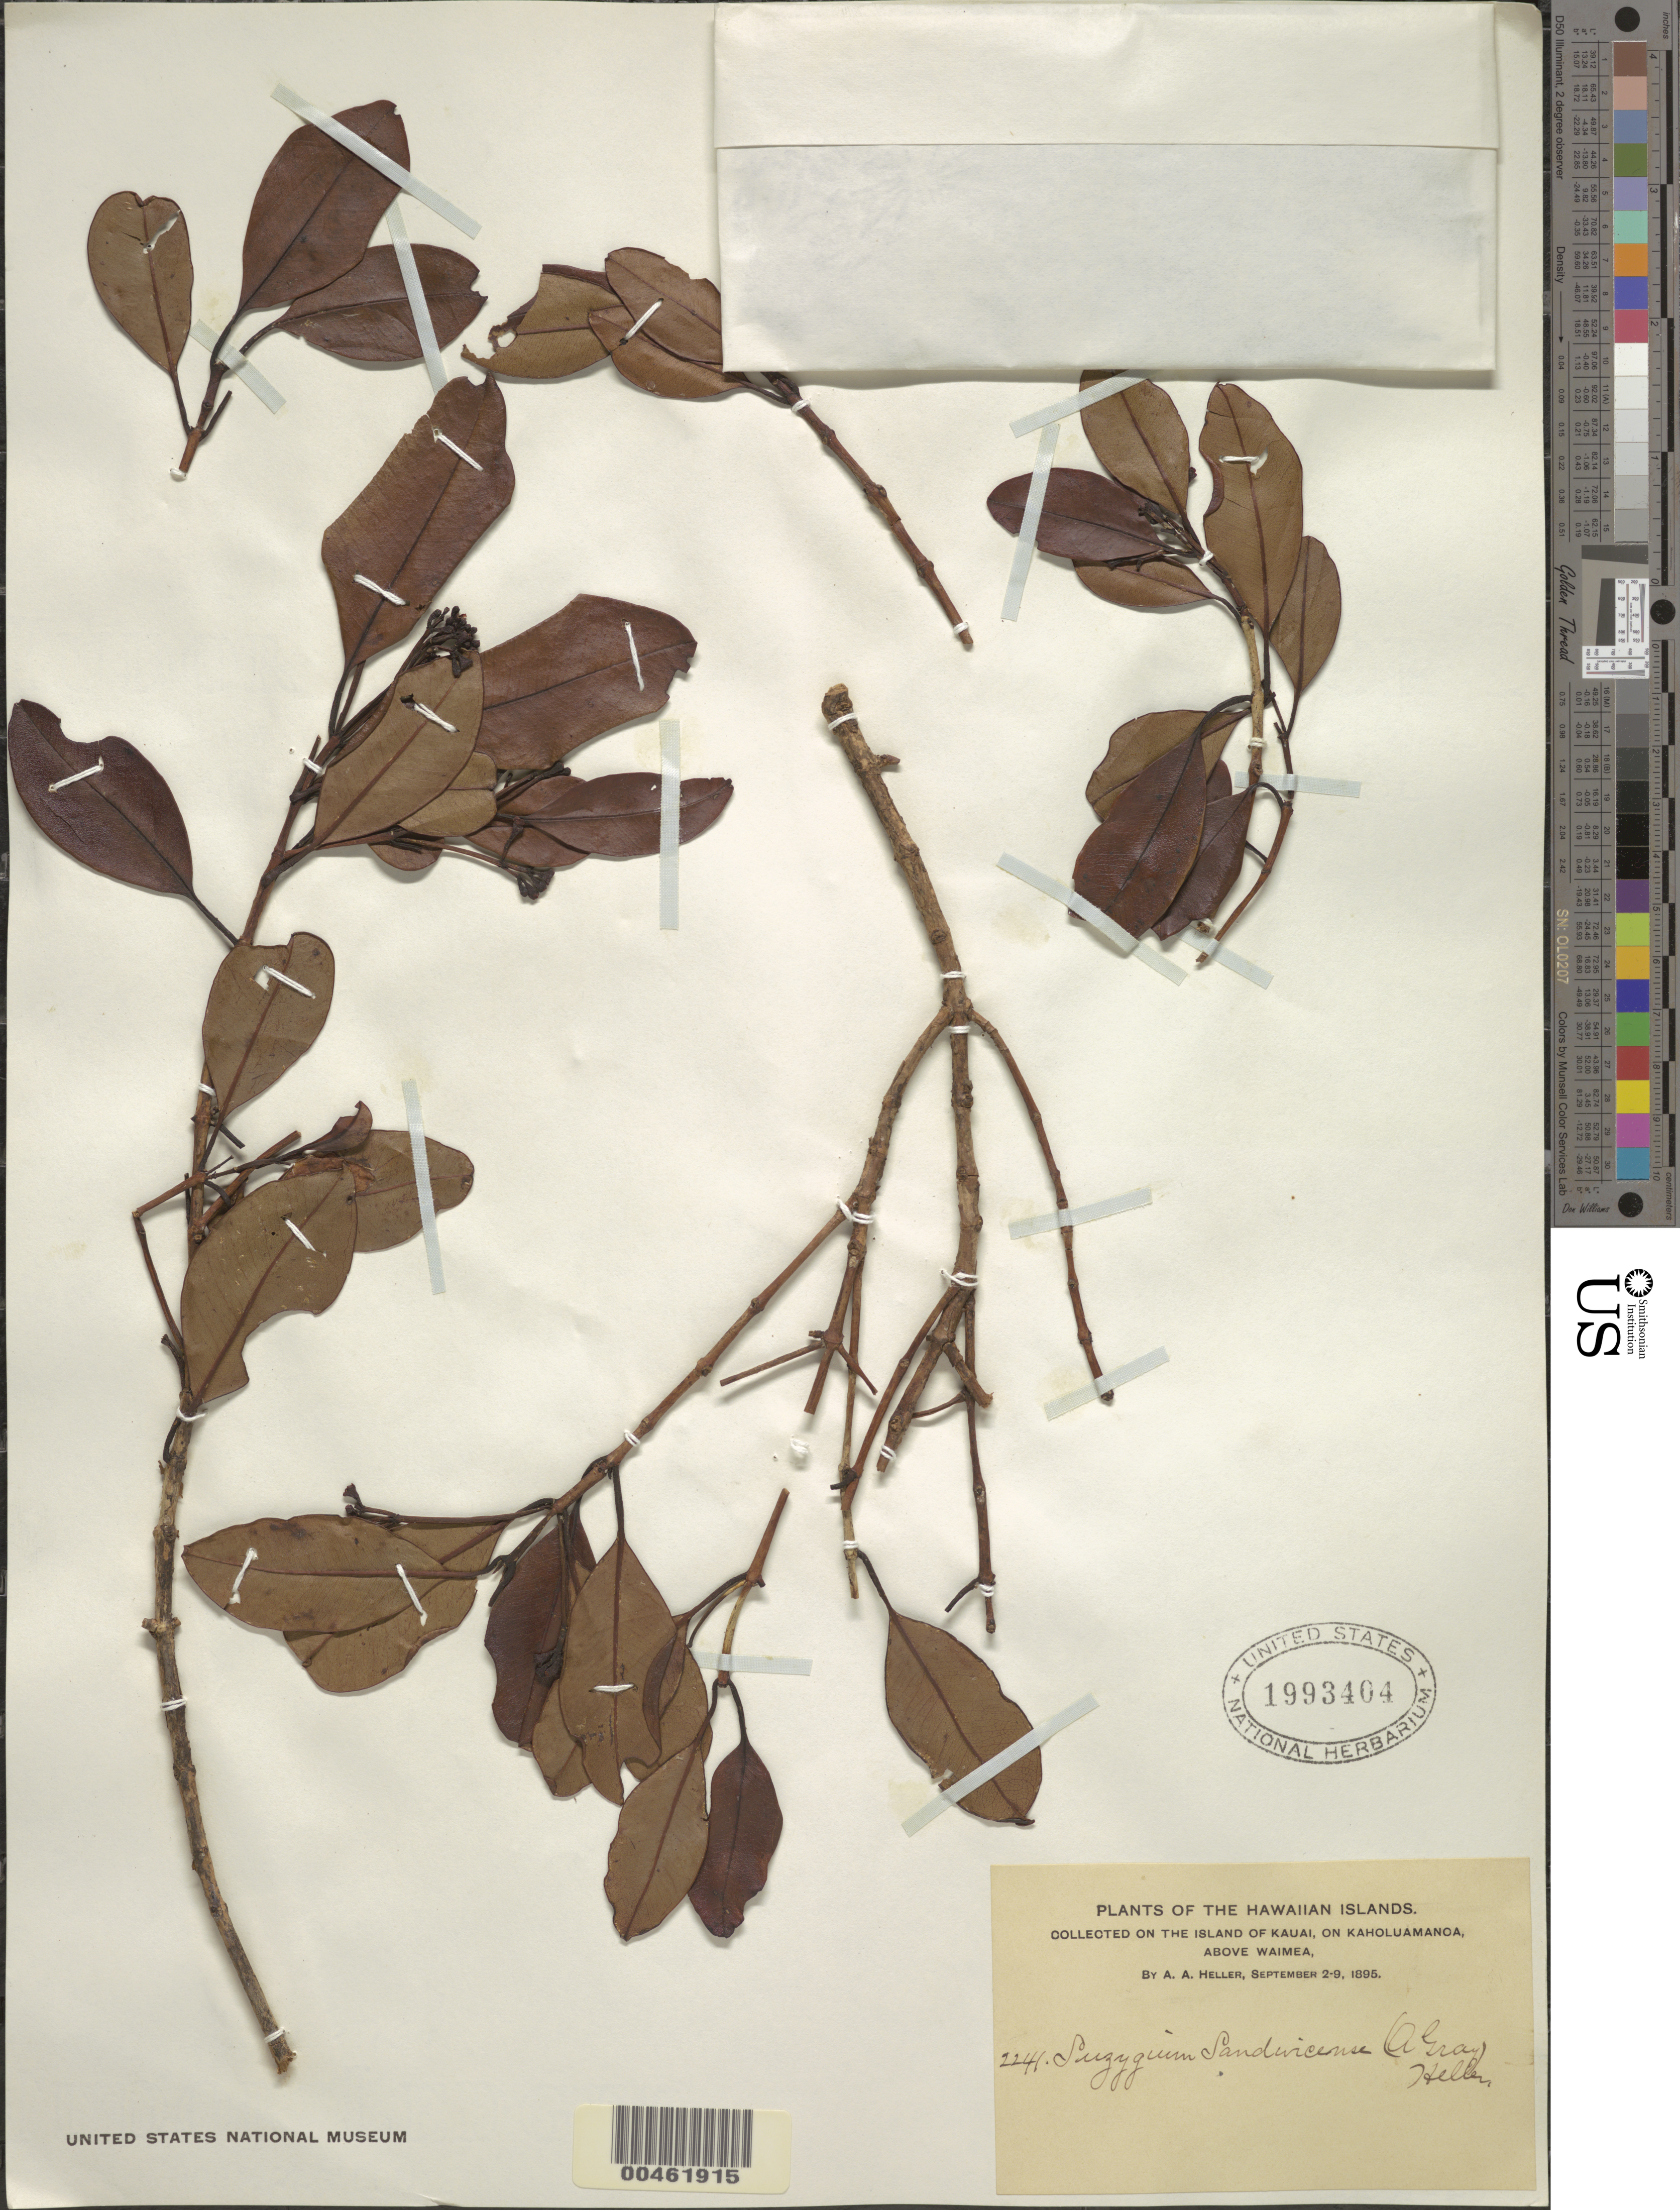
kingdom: Plantae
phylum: Tracheophyta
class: Magnoliopsida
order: Myrtales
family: Myrtaceae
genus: Syzygium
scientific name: Syzygium sandwicense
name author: (A. Gray) Müll. Stuttg.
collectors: A. A. Heller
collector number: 2241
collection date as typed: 2 Sep 1895 to 9 Sep 1895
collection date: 1895-09-02/1895-09-09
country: United States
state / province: Hawaii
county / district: Kauai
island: Kaua'i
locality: On Kaholuamanoa, above Waimea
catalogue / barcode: US 1993404